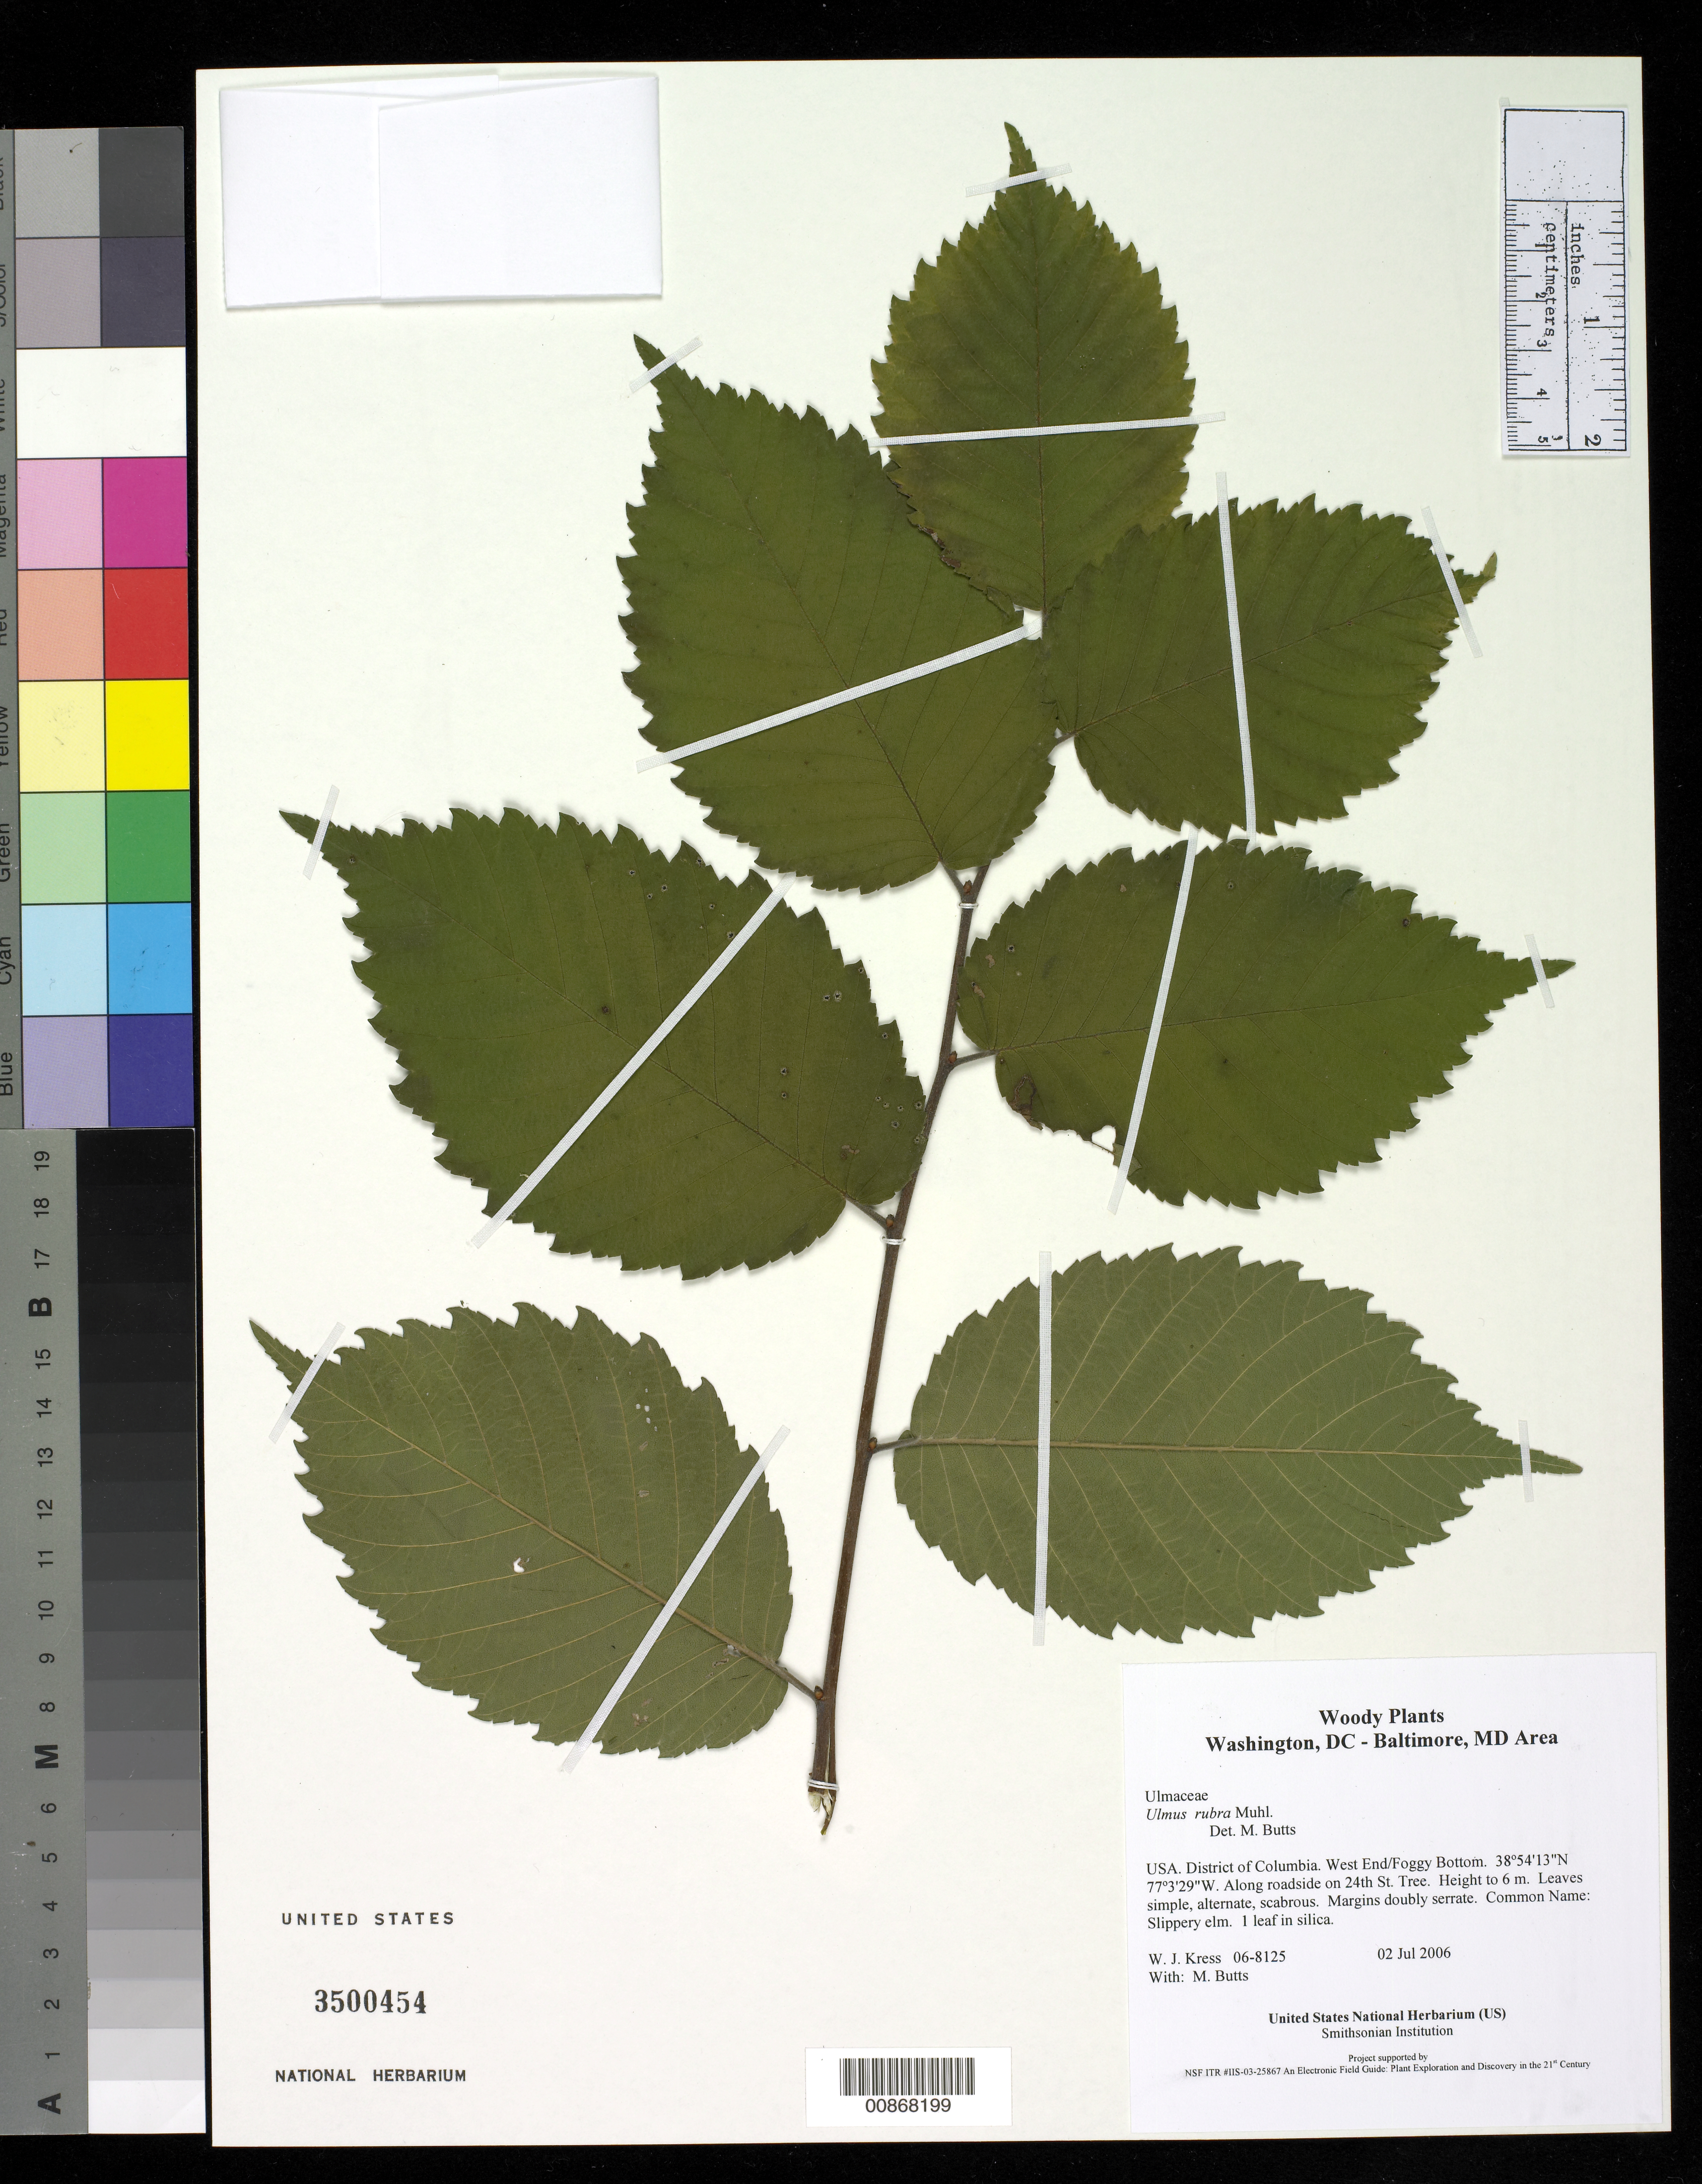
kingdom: Plantae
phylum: Tracheophyta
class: Magnoliopsida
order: Rosales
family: Ulmaceae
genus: Ulmus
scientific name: Ulmus rubra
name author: Muhl.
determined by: Butts, M. B.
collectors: W. J. Kress & M. B. Butts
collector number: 06-8125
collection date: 2006-07-02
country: United States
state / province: District of Columbia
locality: West End/Foggy Bottom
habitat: Along roadside on 24th St.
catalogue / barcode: US 3500454